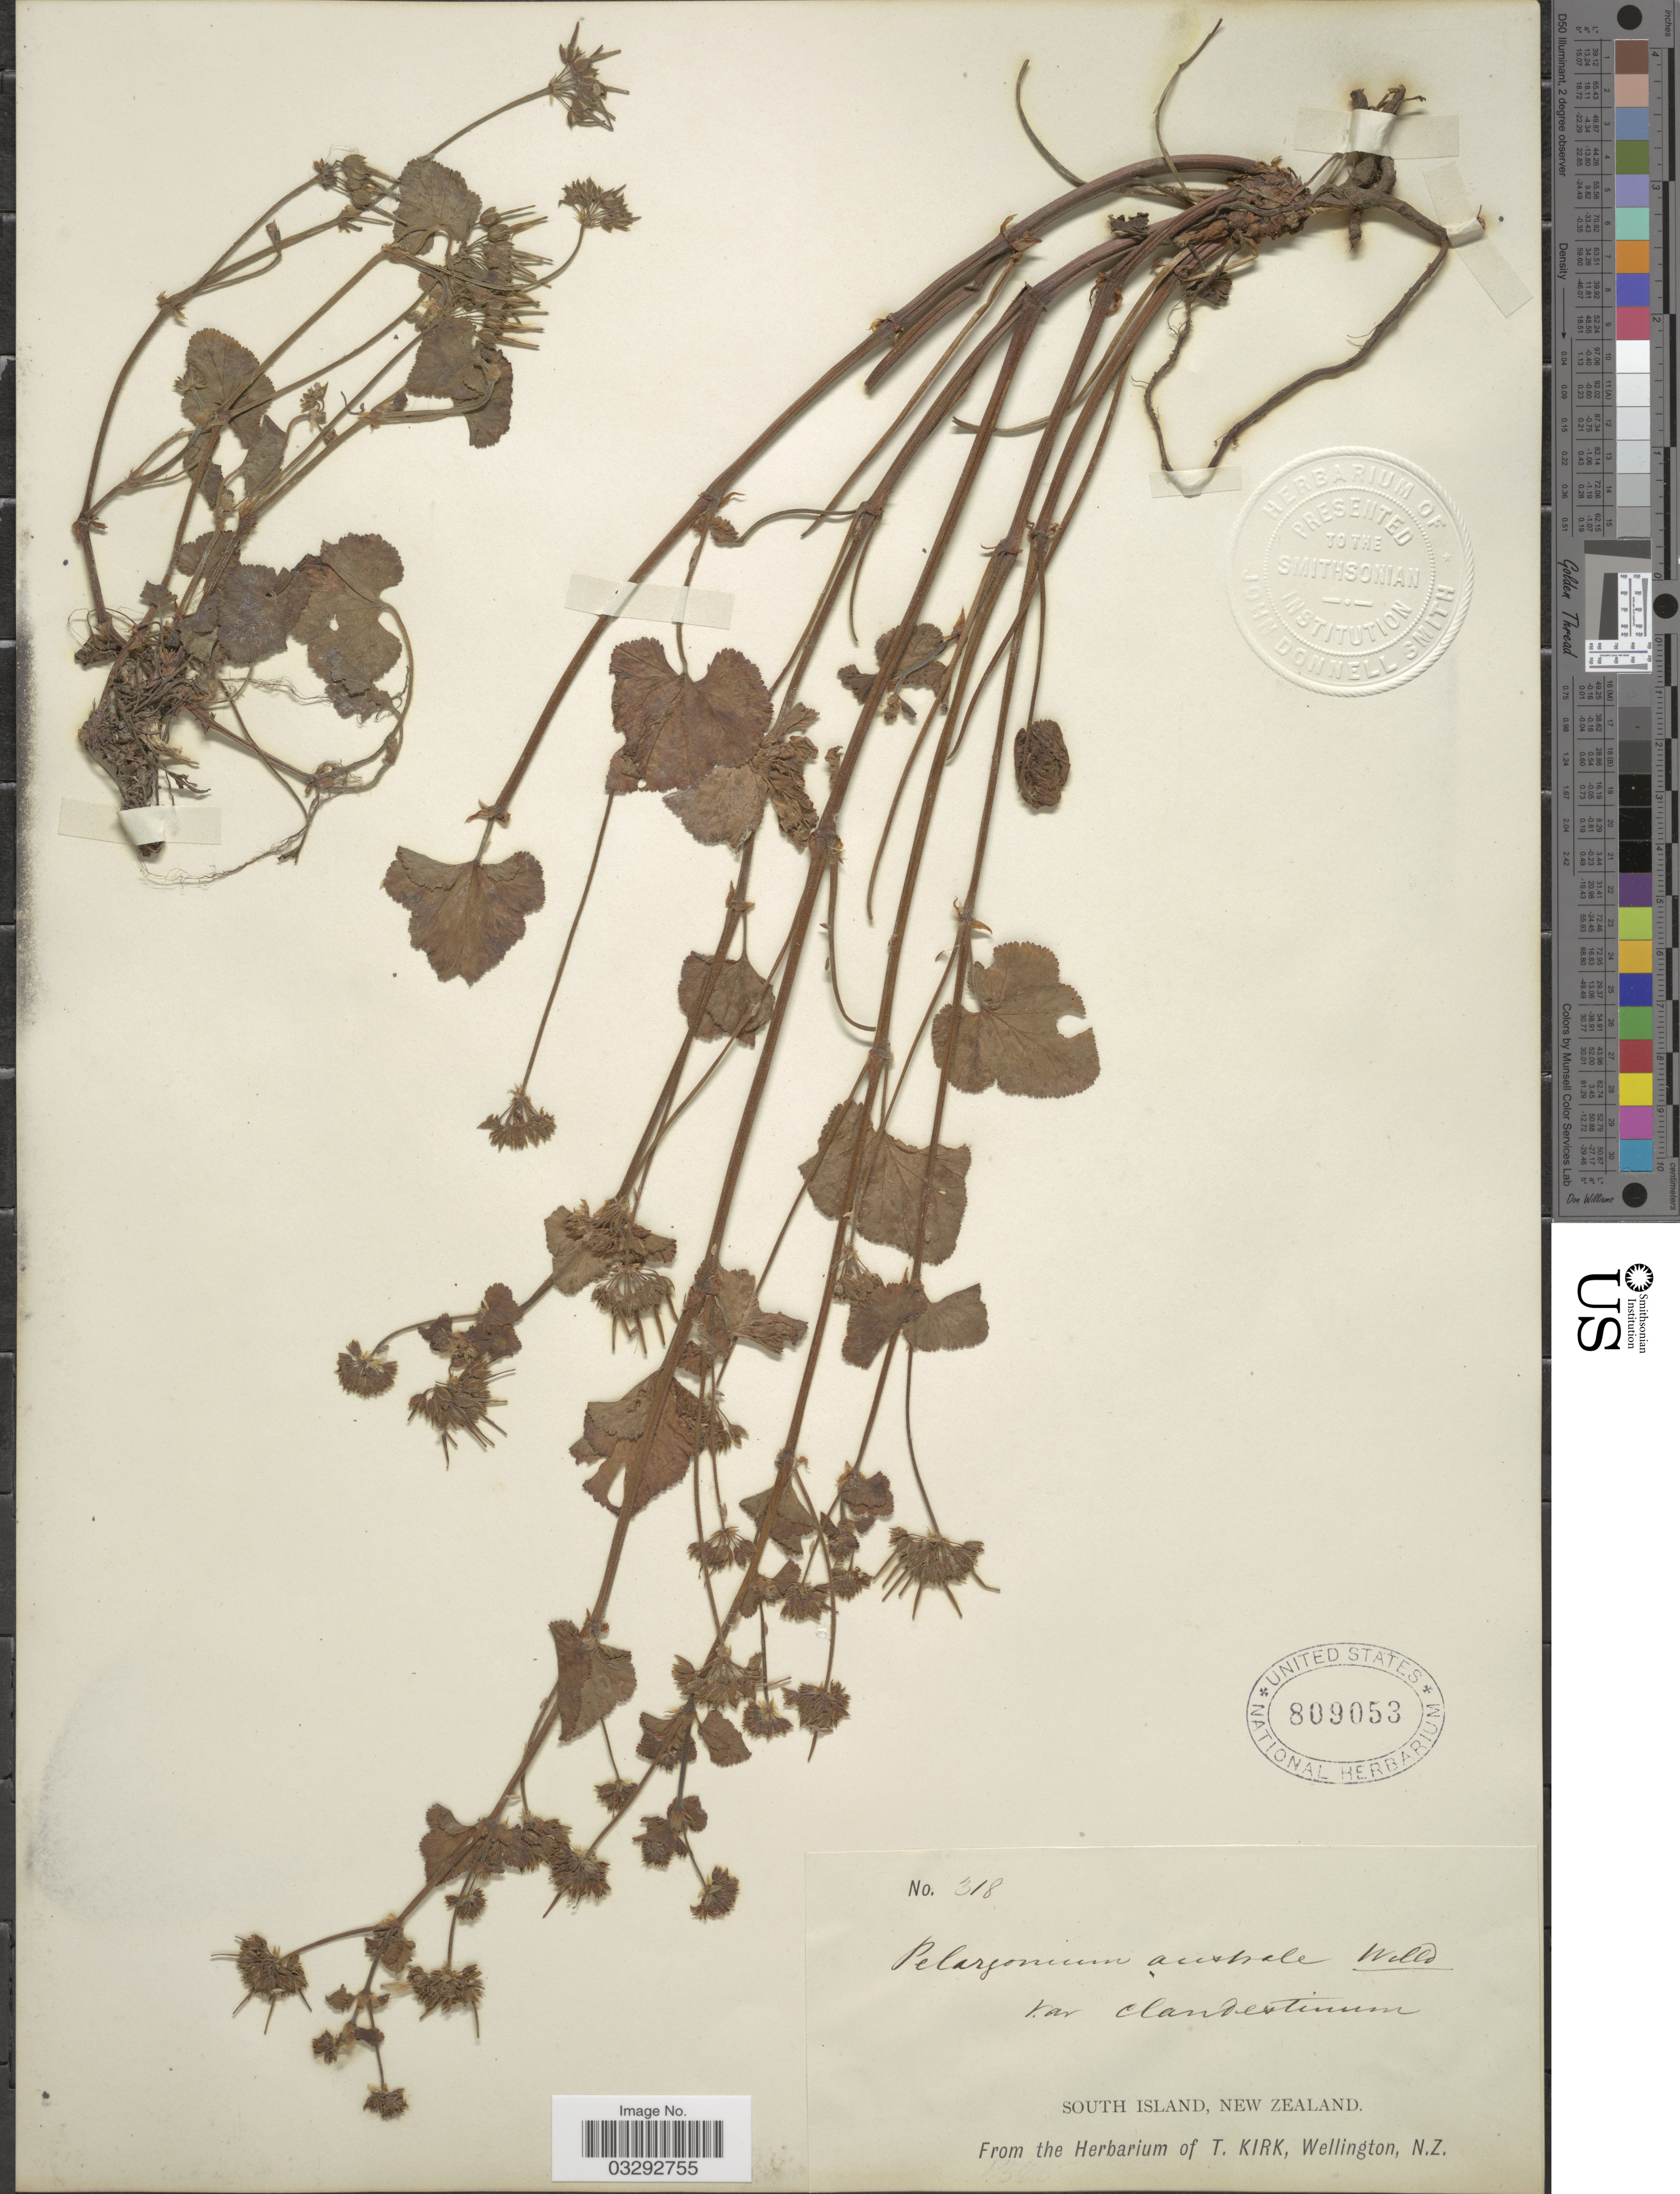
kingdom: Plantae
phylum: Tracheophyta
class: Magnoliopsida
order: Geraniales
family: Geraniaceae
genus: Pelargonium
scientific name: Pelargonium inodorum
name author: Willd.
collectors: ex herb. T. Kirk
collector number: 318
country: New Zealand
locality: South Island.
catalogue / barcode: US 809053